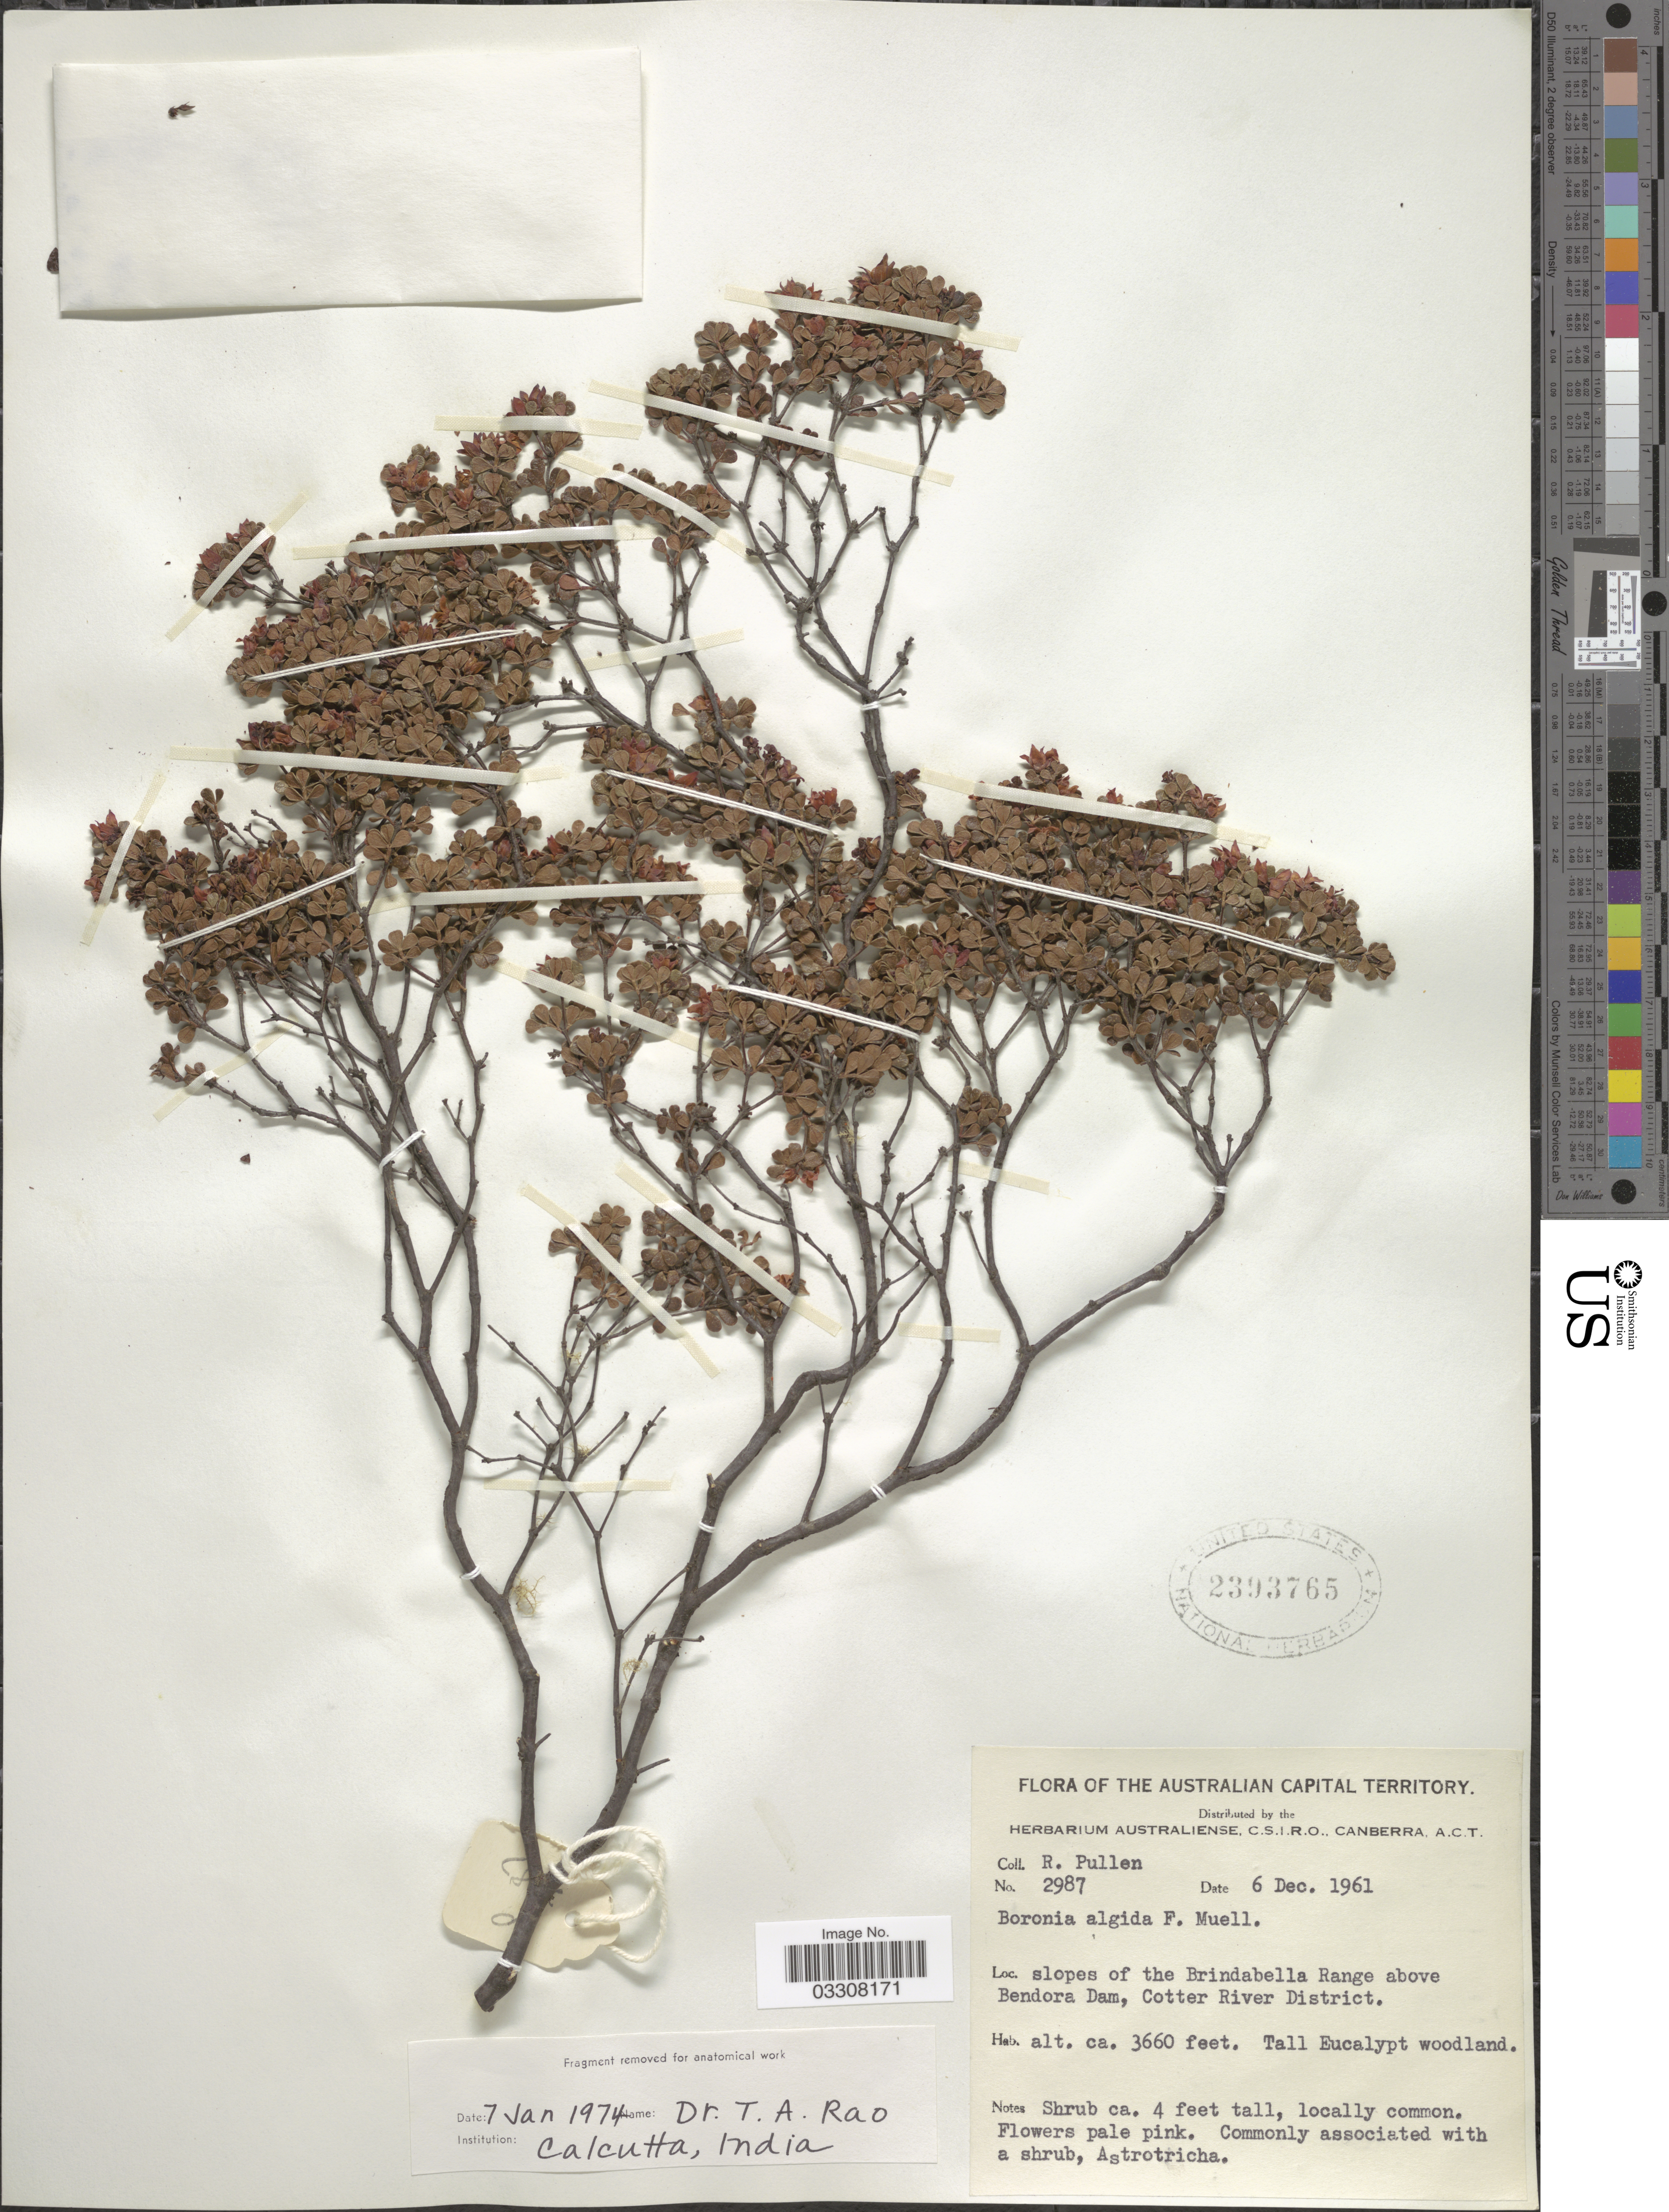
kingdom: Plantae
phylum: Tracheophyta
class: Magnoliopsida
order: Sapindales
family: Rutaceae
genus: Boronia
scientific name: Boronia algida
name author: F. Muell.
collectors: R. Pullen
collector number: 2987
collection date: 1961-12-06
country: Australia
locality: Australian Capital Territory. Slopes of the Brindabella Range above Bendora Dam, Cotter River District.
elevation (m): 1116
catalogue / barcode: US 2393765